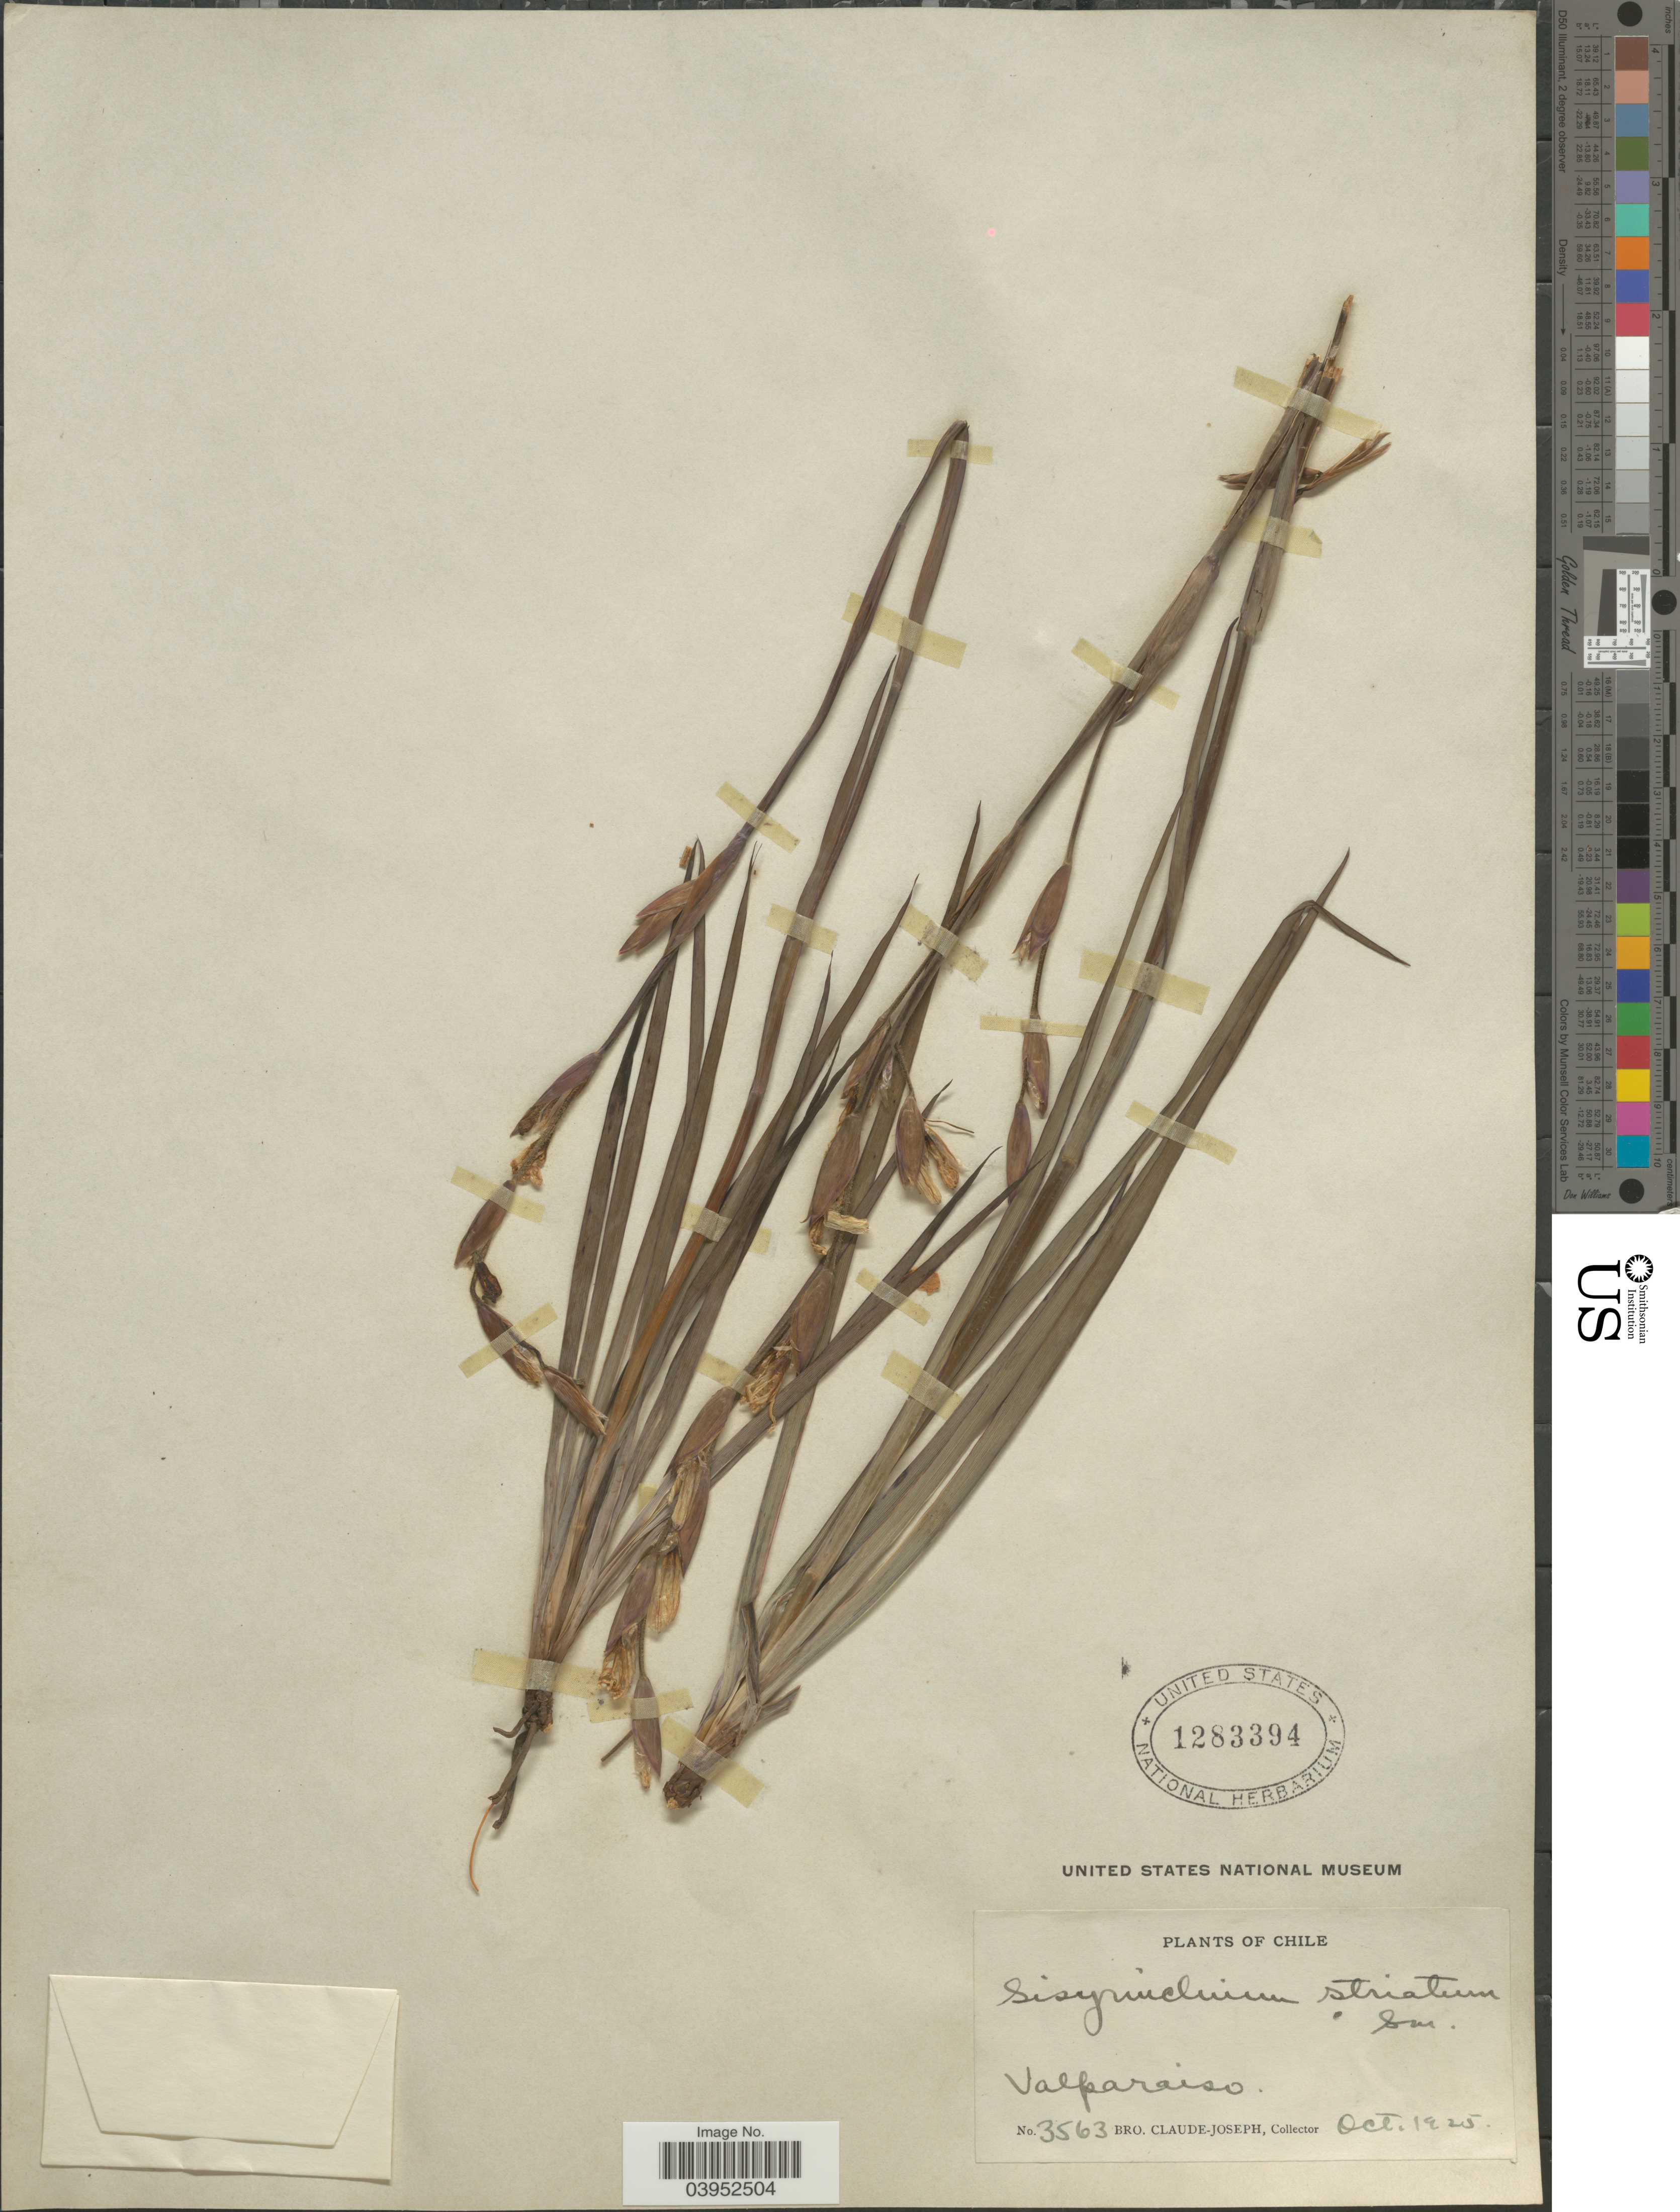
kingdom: Plantae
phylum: Tracheophyta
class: Liliopsida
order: Asparagales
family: Iridaceae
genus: Sisyrinchium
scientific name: Sisyrinchium striatum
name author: Sm.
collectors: Bro. Claude-Joseph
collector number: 3563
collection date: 1925-10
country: Chile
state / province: Valparaíso (V)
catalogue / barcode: US 1283394